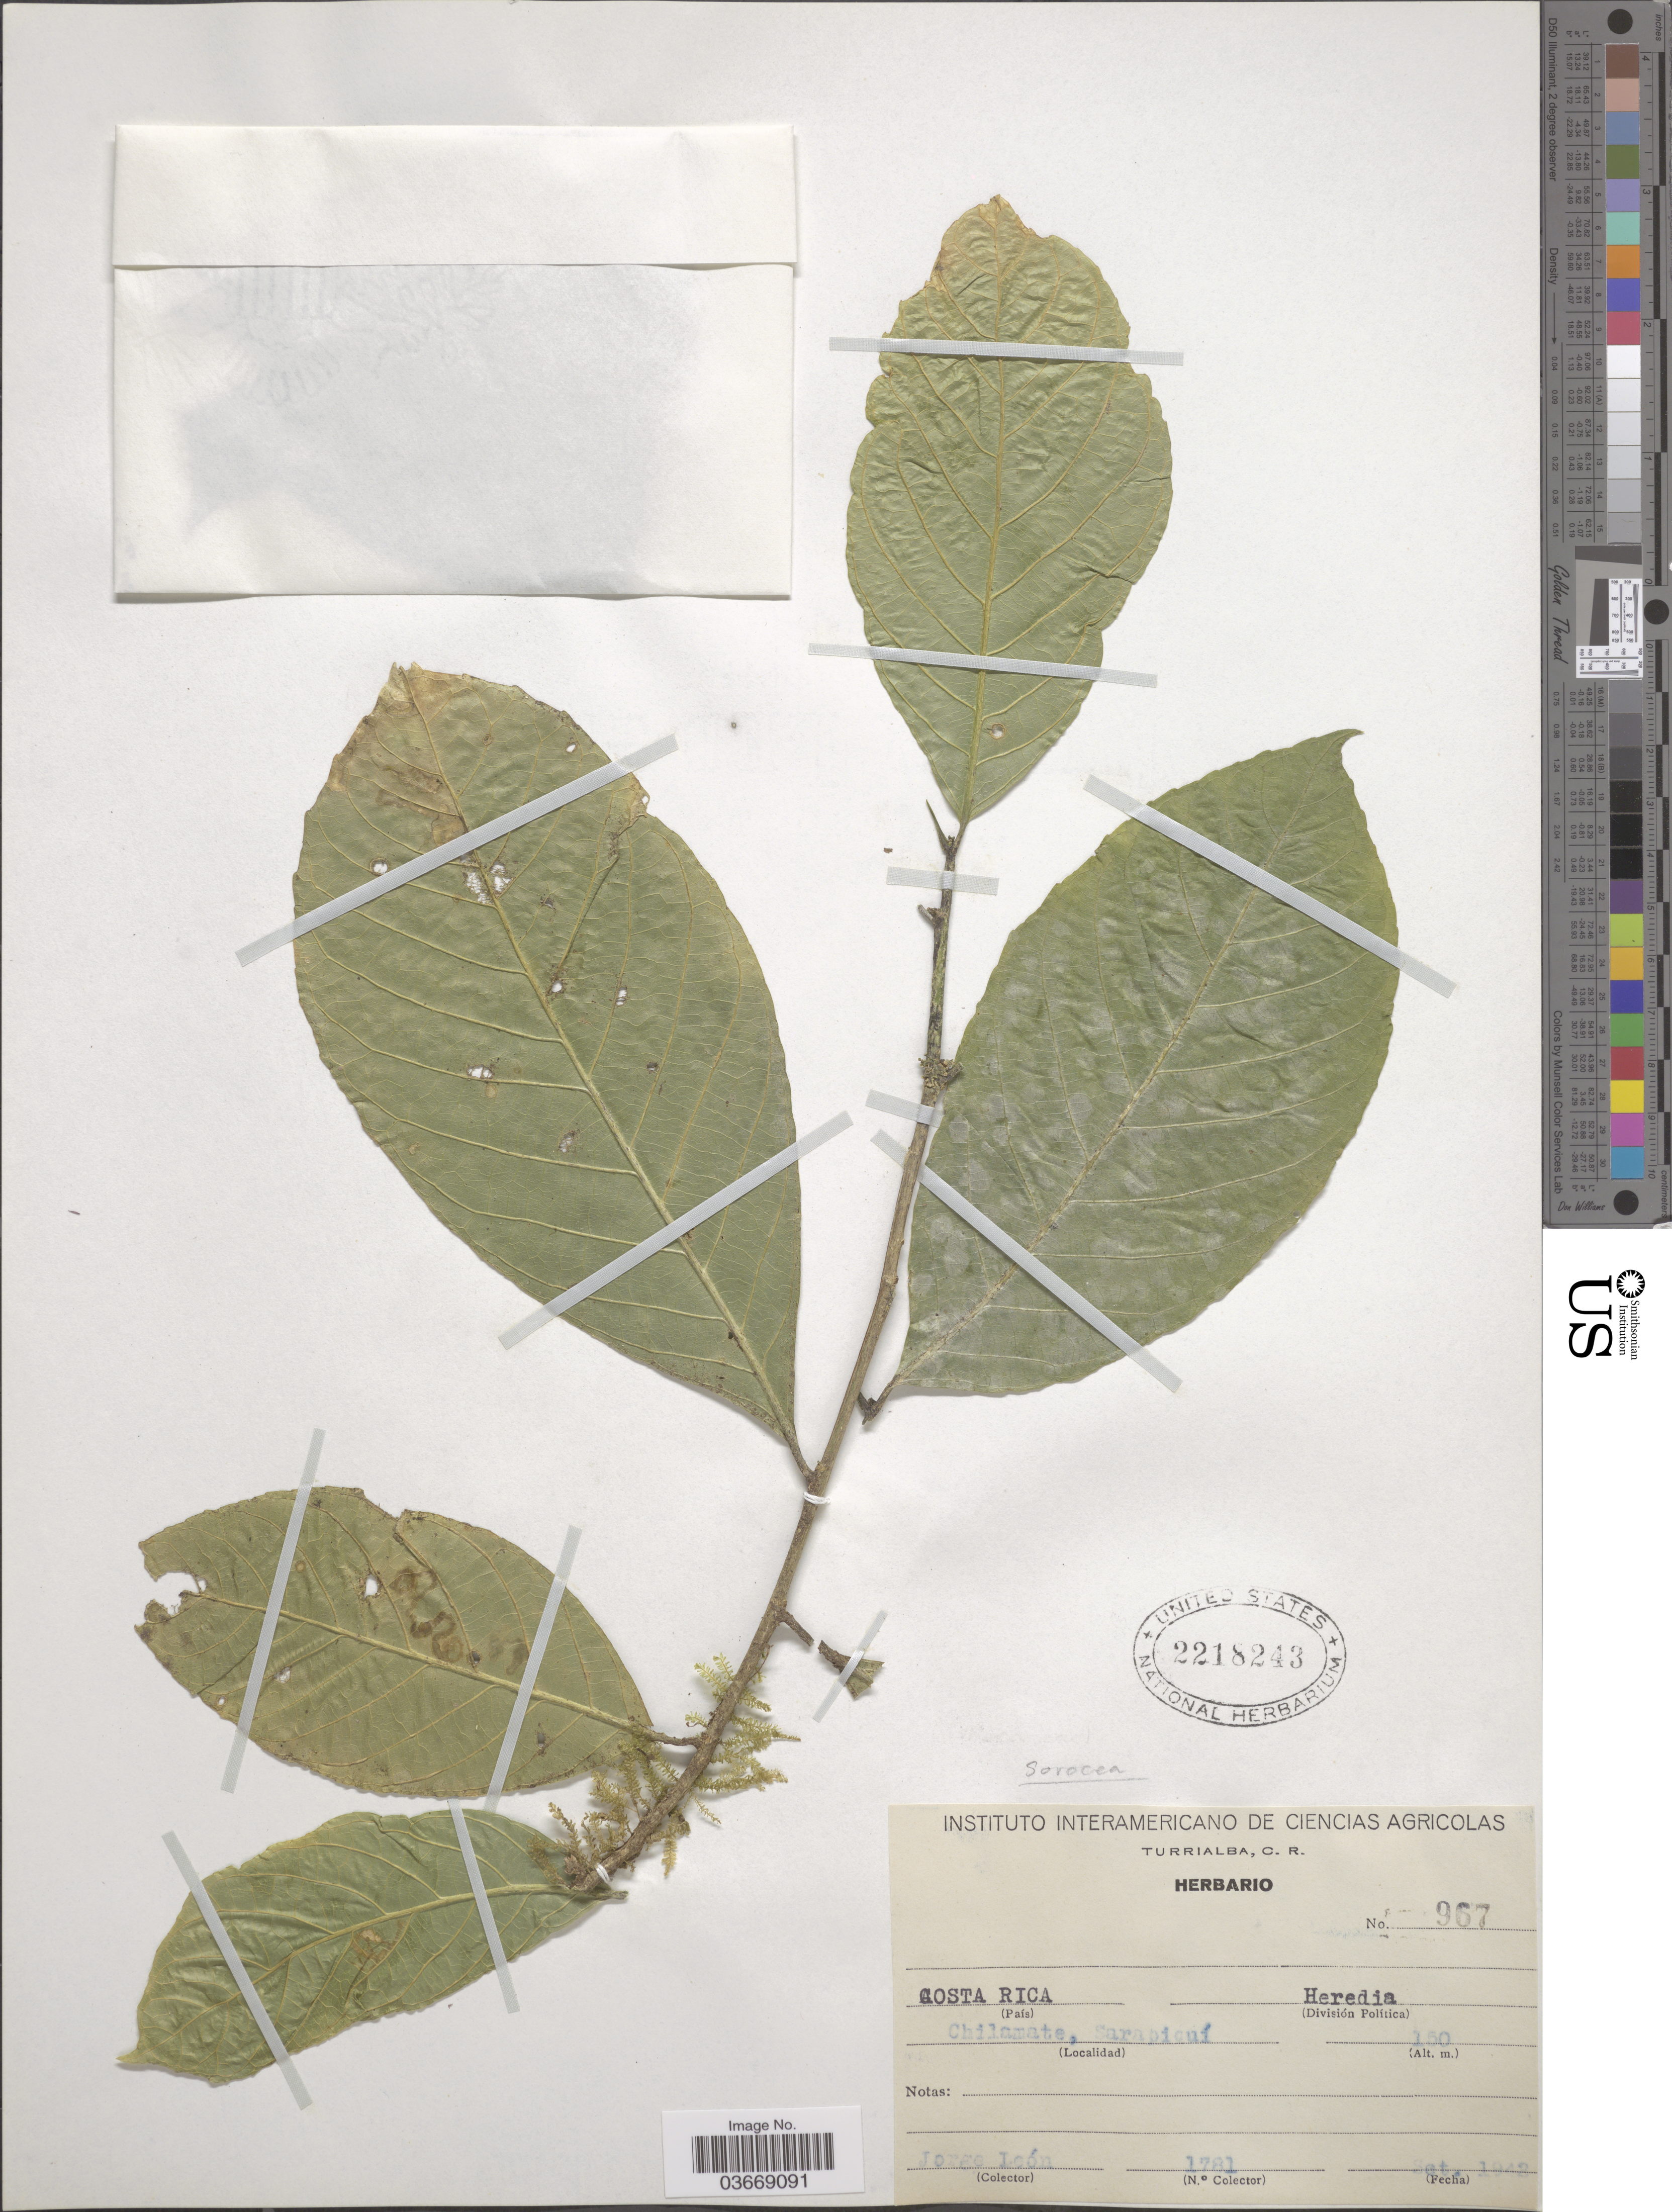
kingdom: Plantae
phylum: Tracheophyta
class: Magnoliopsida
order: Rosales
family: Moraceae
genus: Sorocea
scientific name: Sorocea sp.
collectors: J. León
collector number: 1781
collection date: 1942-09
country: Costa Rica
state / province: Heredia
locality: Heredia (División Política). Chilamate, Sarapicuí.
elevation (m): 150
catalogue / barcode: US 2218243